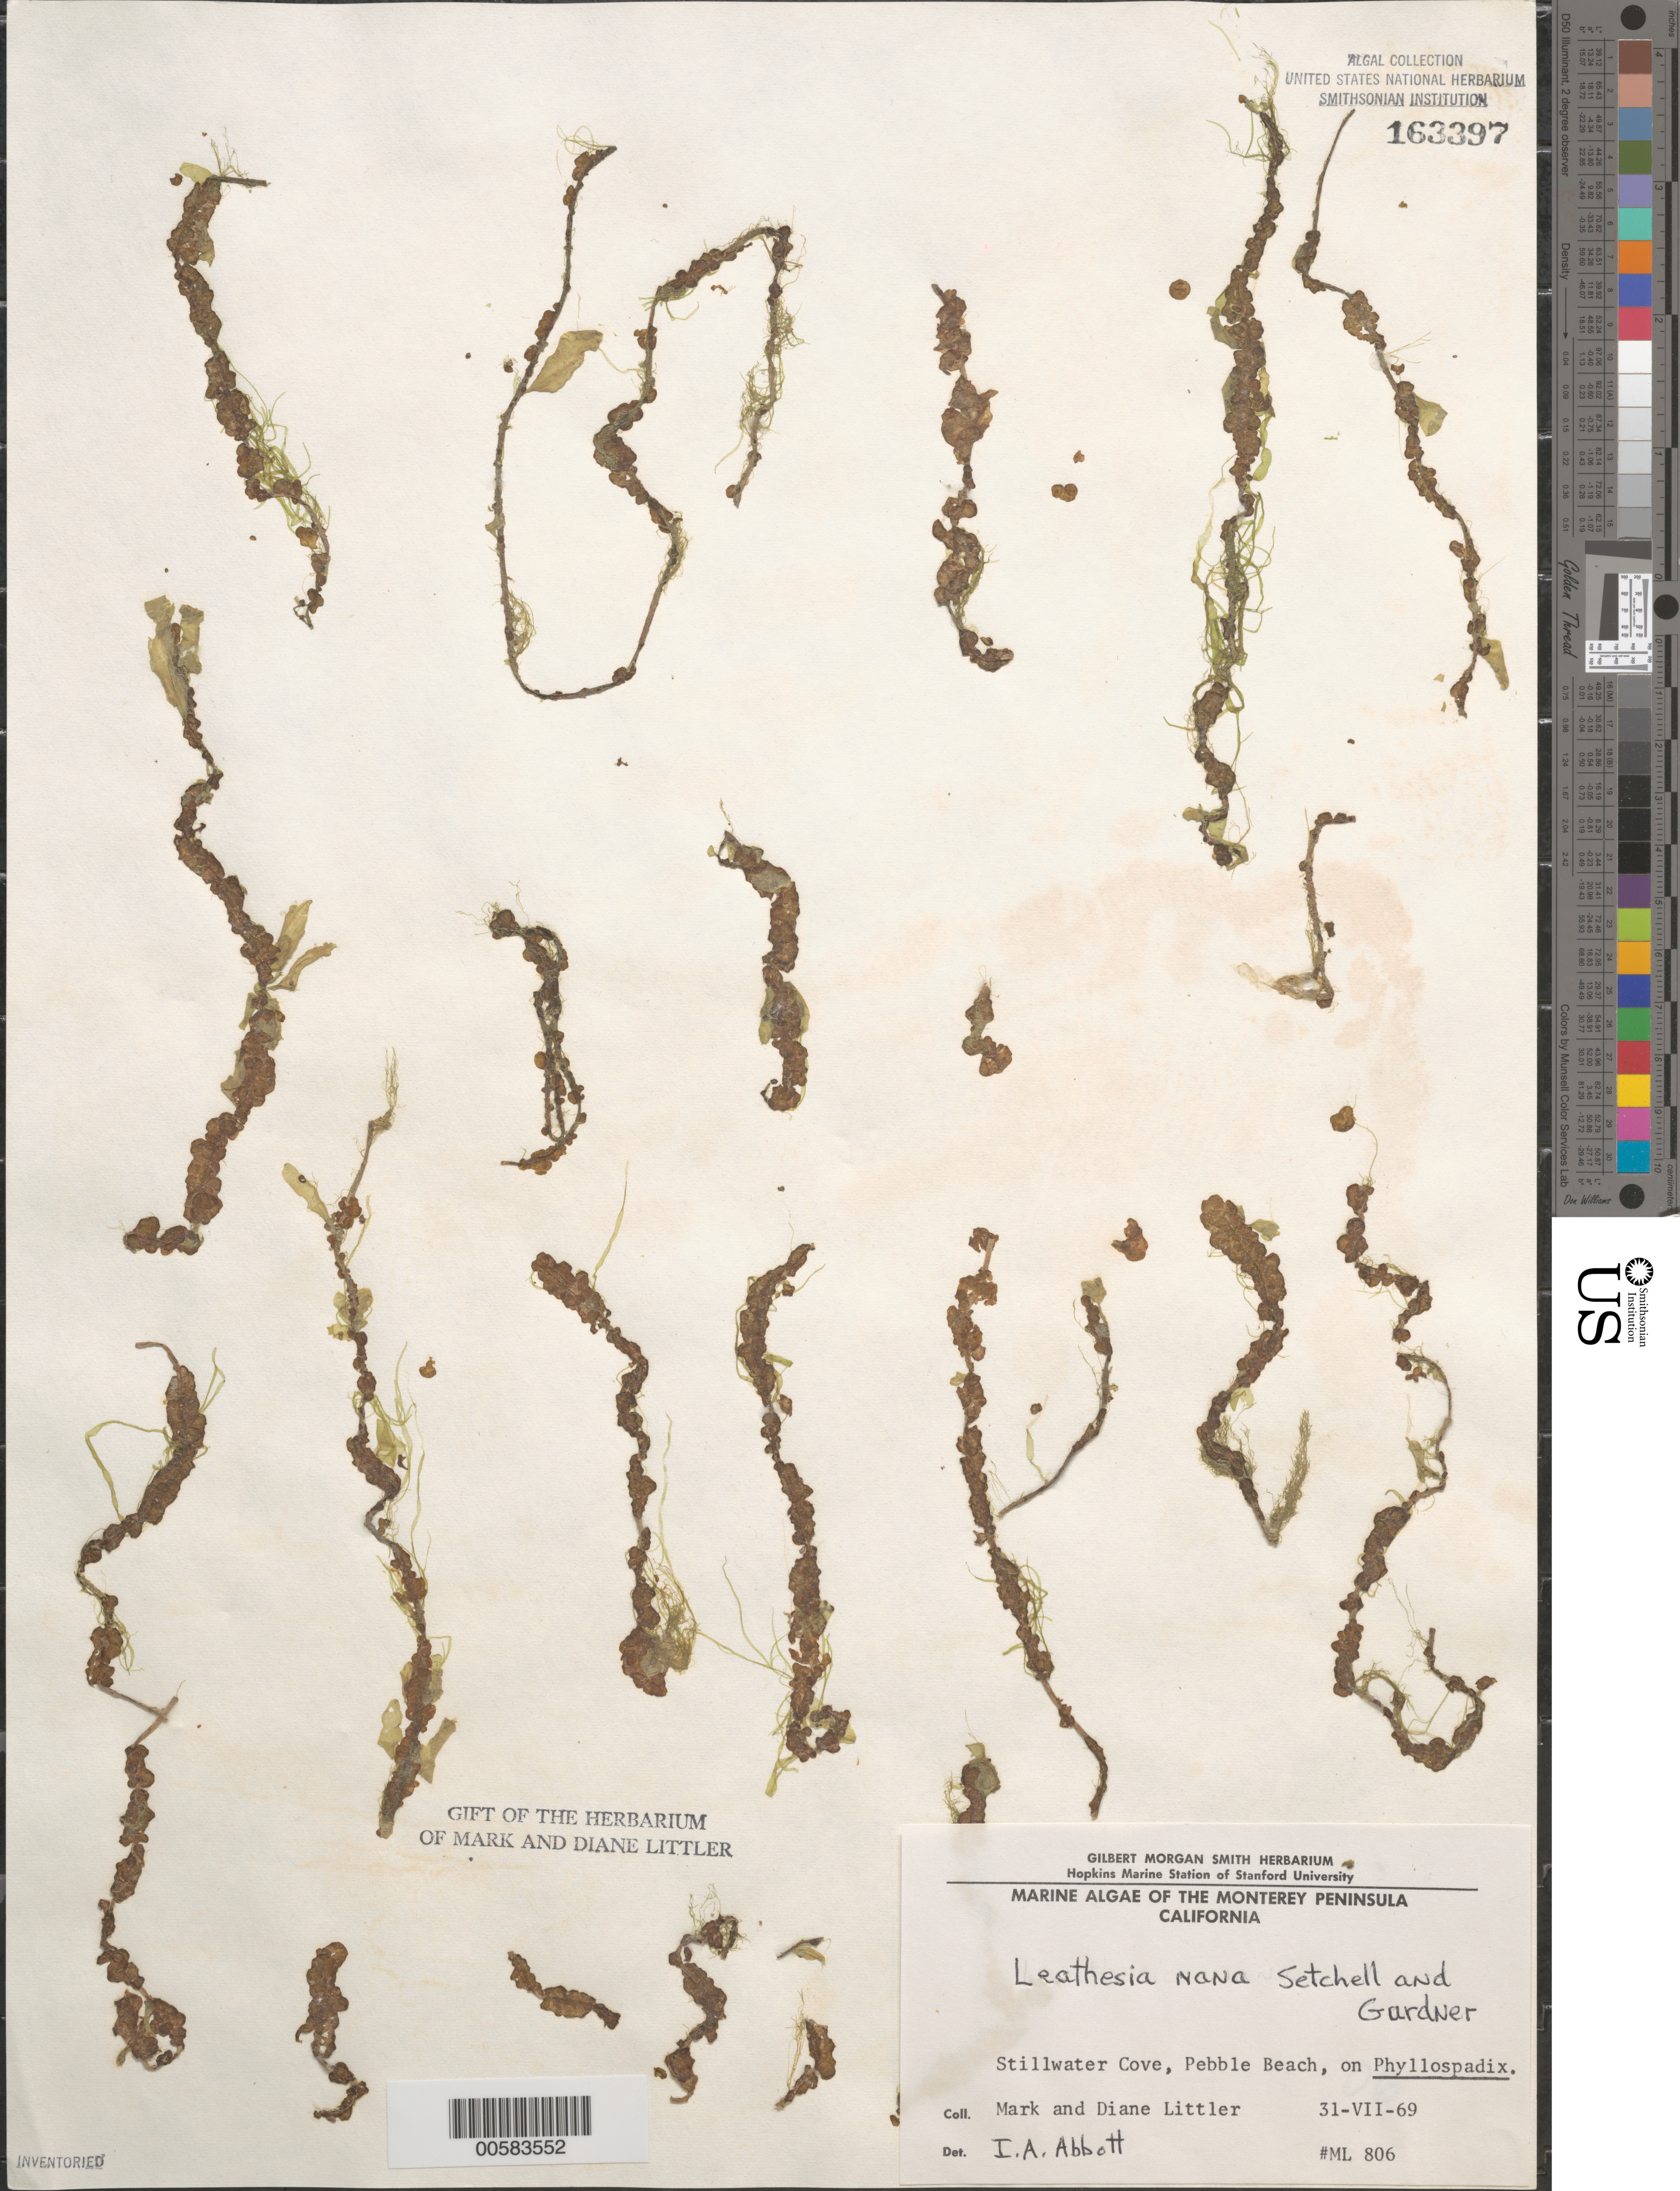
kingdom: Chromista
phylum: Ochrophyta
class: Phaeophyceae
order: Ectocarpales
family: Chordariaceae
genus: Leathesia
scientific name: Leathesia marina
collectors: M. M. Littler & D. S. Littler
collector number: ML 806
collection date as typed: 31 Jul 1969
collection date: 1969-07-31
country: United States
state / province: California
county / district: Monterey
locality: Stillwater Cove, Pebble Beach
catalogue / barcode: US 163397